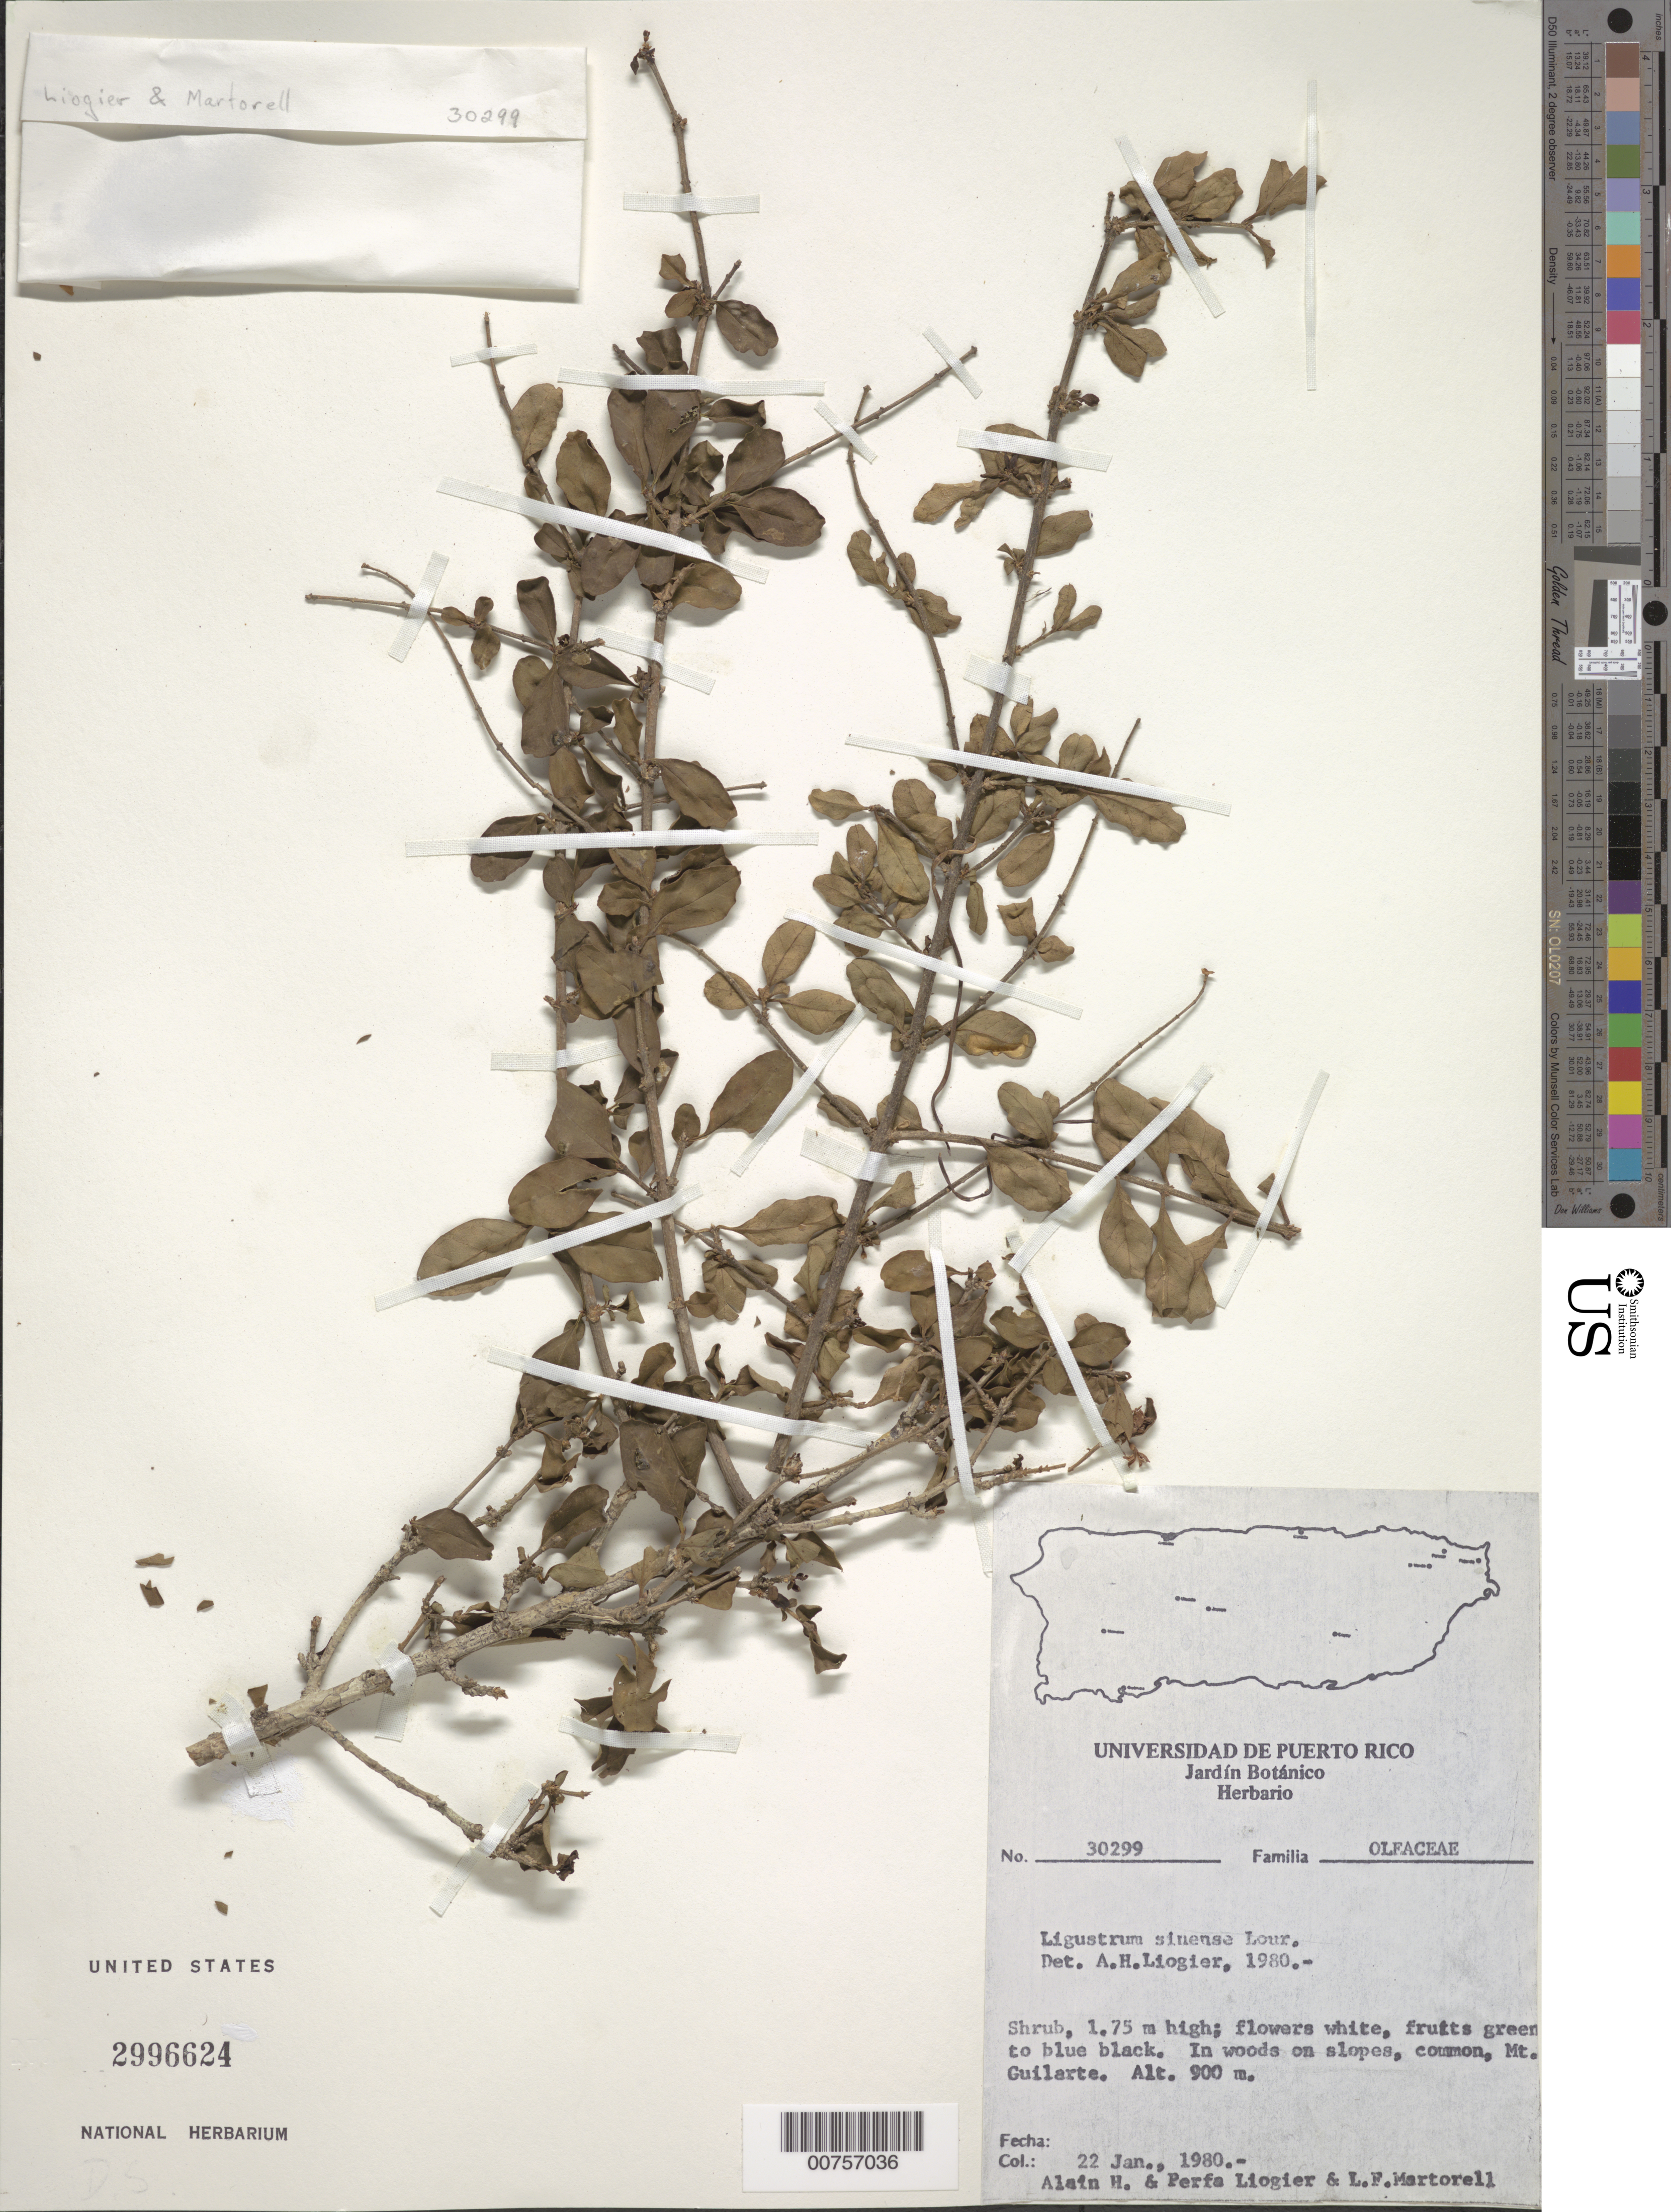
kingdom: Plantae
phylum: Tracheophyta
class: Magnoliopsida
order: Lamiales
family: Oleaceae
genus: Ligustrum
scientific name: Ligustrum sinense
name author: Lour.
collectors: A. H. Liogier, M. P. Liogier & L. Martorell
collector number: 30299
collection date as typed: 22 Jan 1980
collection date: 1980-01-22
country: Puerto Rico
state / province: Adjuntas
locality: Mt. Guilarte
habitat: In woods on slopes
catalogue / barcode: US 2996624